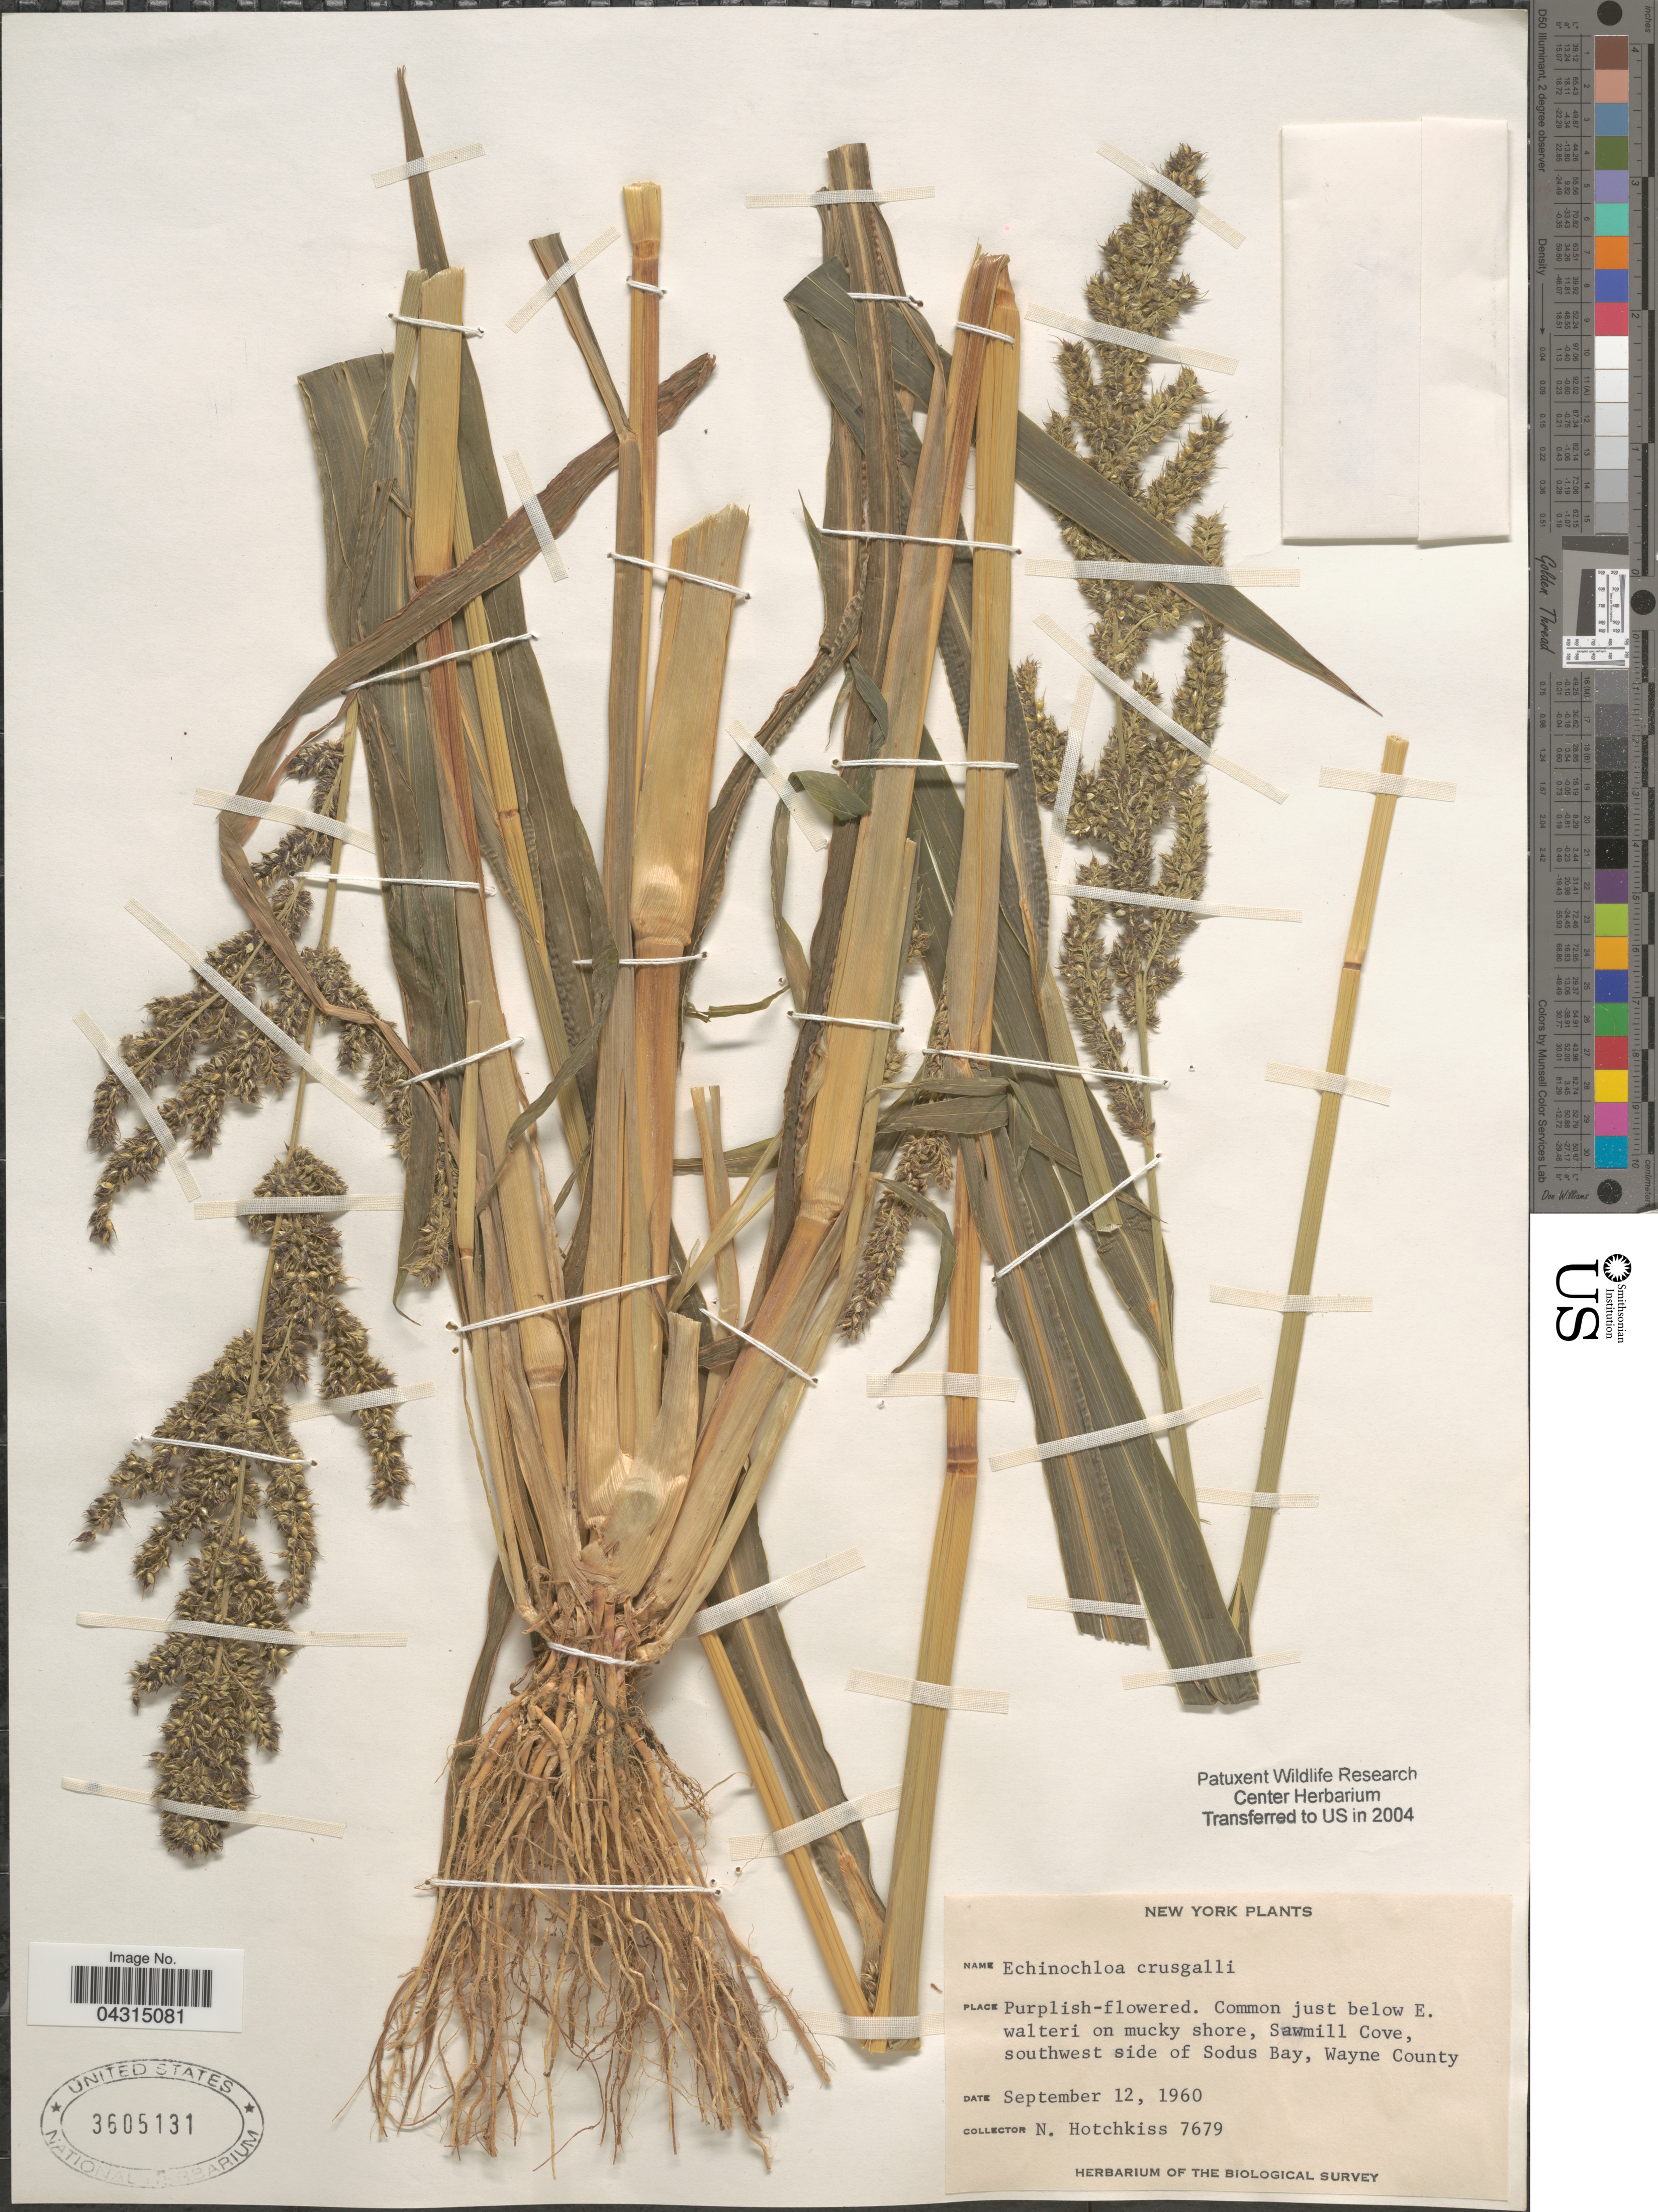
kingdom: Plantae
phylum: Tracheophyta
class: Liliopsida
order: Poales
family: Poaceae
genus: Echinochloa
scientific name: Echinochloa colona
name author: (L.) Link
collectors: N. Hotchkiss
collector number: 7679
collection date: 1960-09-12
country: United States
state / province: New York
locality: Common just below E. walteri on mucky shore, Sawmill Cove, southwest side of Sodus Bay, Wayne County. The Biological Survey.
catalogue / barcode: US 3605131